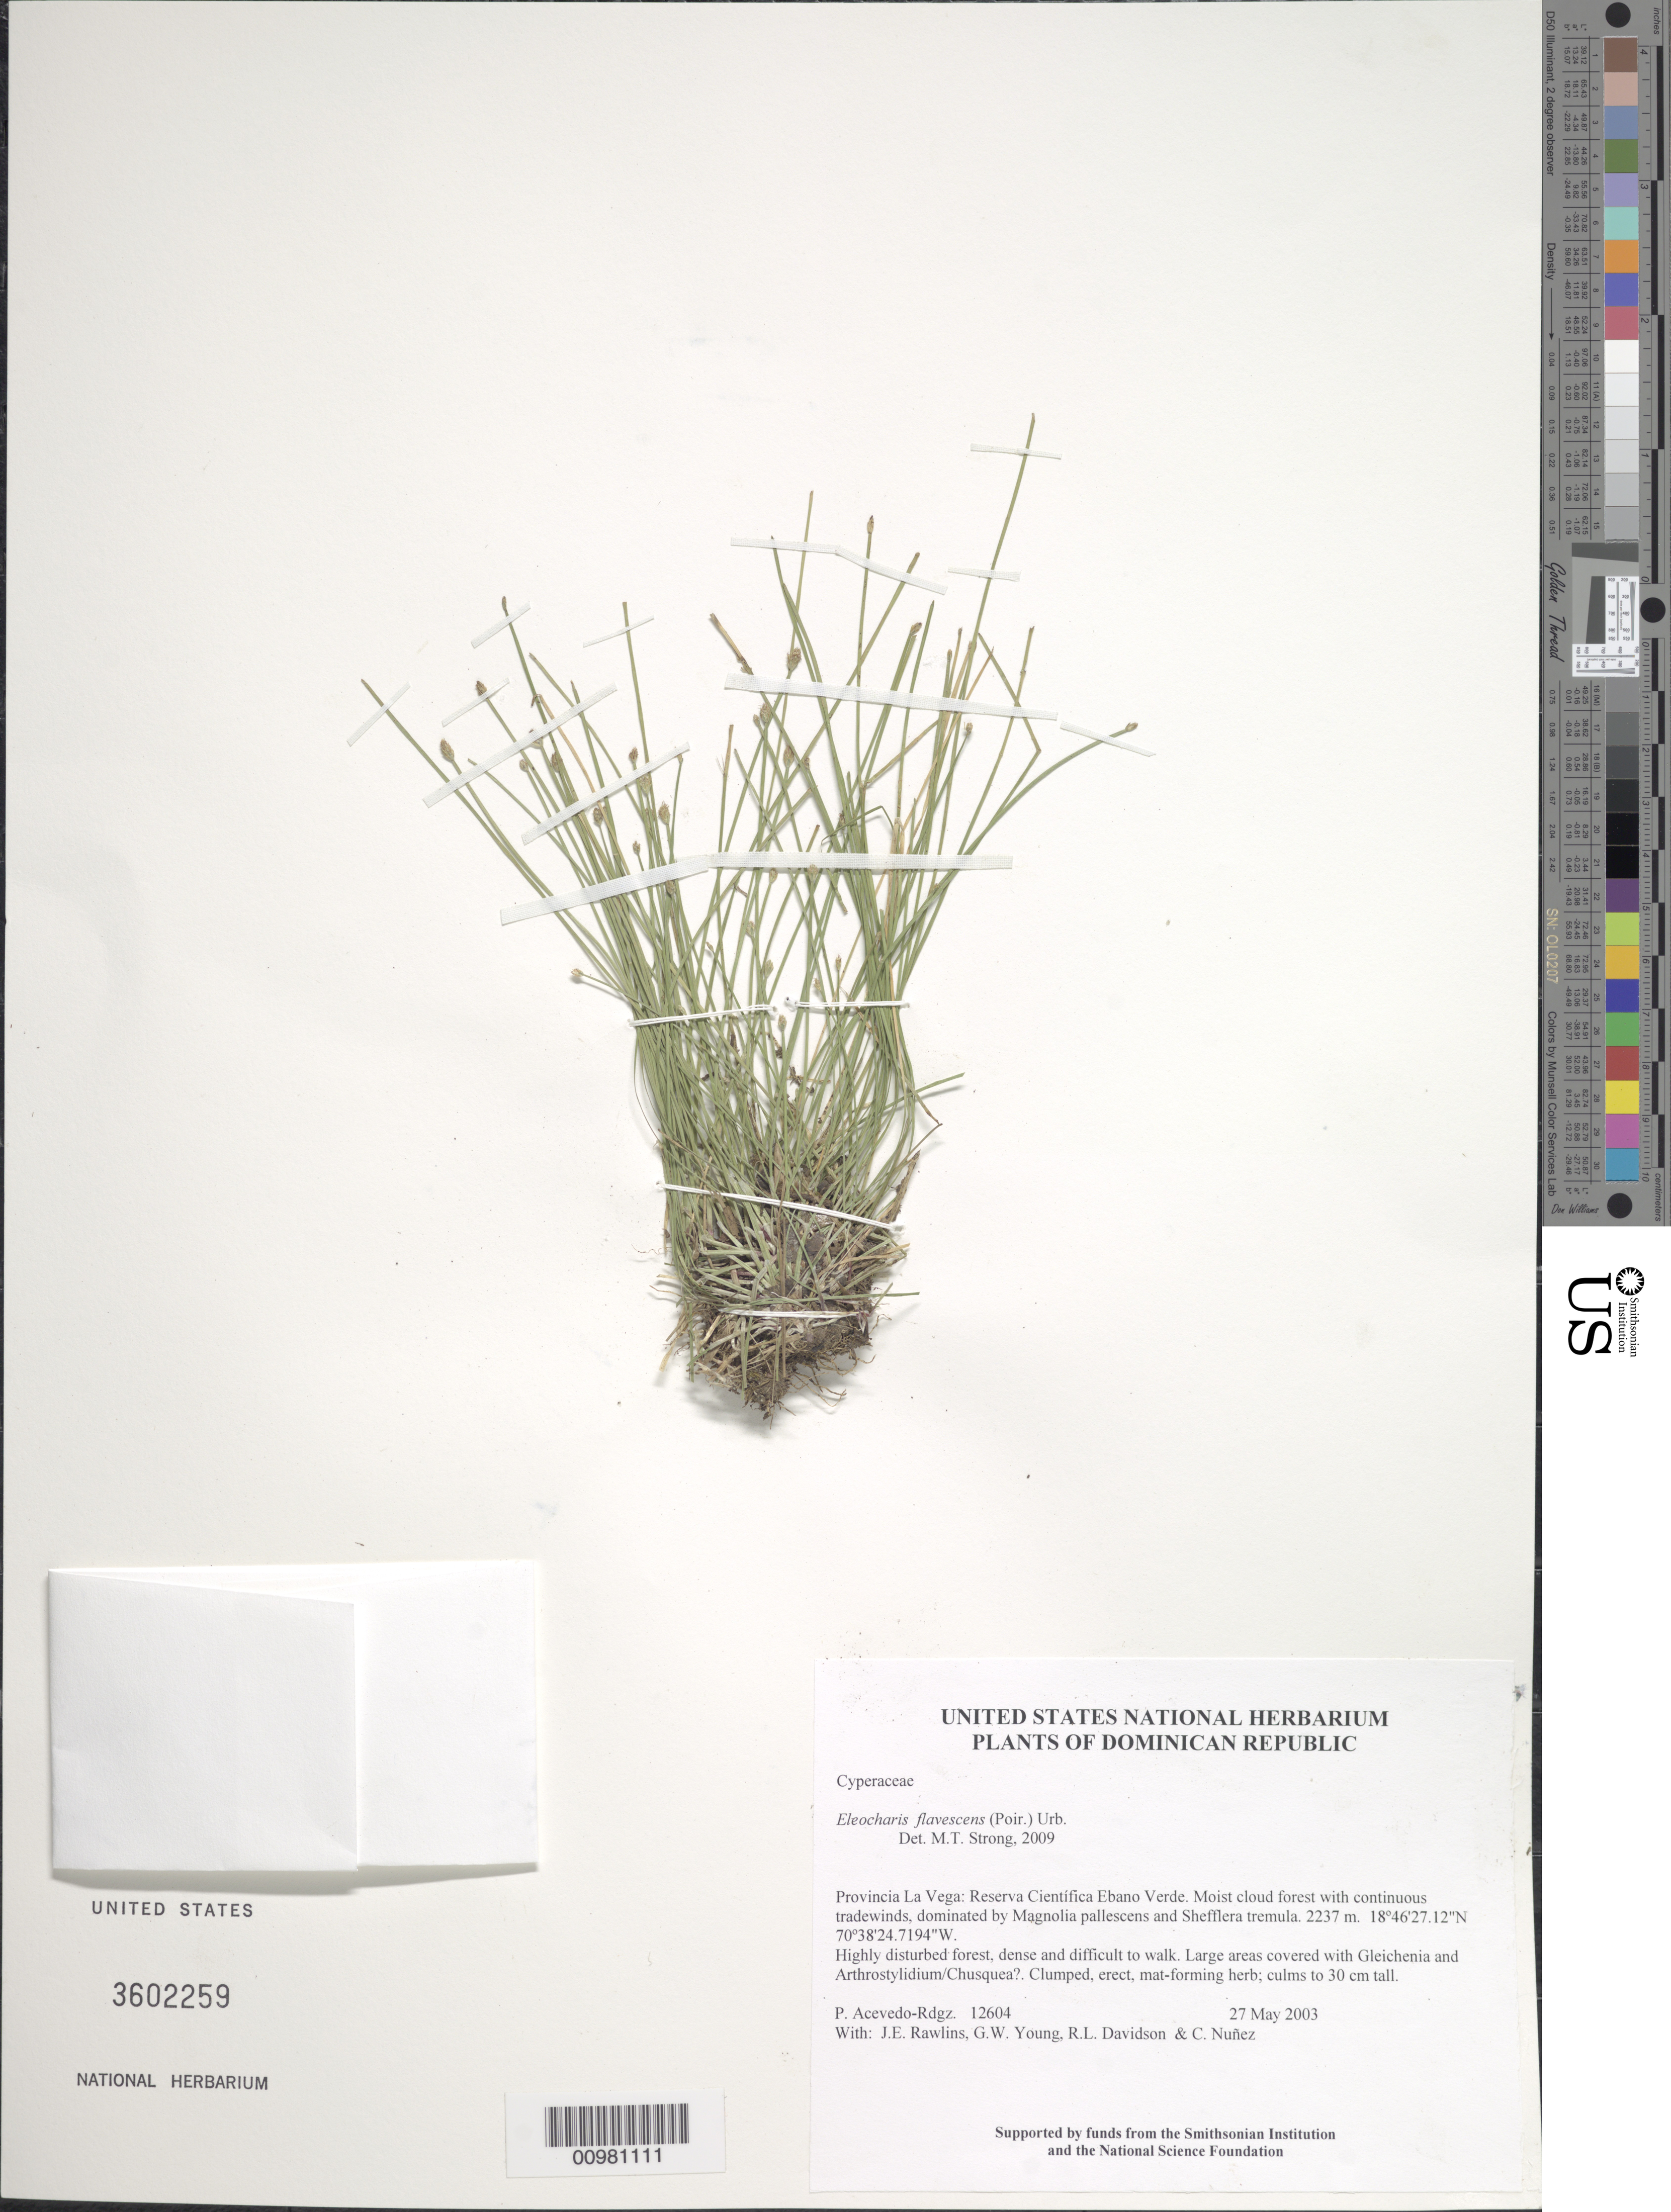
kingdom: Plantae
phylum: Tracheophyta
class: Liliopsida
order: Poales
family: Cyperaceae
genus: Eleocharis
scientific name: Eleocharis flavescens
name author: (Poir.) Urb.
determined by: Strong, M. T., (US), Smithsonian Institution - National Museum of Natural History (UNITED STATES)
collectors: P. Acevedo-Rodr., J. Rawlins, G. Young, R. Davidson & C. Nunez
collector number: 12604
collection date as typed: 27 May 2003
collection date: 2003-05-27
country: Dominican Republic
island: Hispaniola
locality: Provincia La Vega: Reserva Científica Ebano Verde. Moist cloud forest with continuous tradewinds, dominated by Magnolia pallescens and Shefflera tremula.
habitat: Highly disturbed forest, dense and difficult to walk. Large areas covered with Gleichenia and Arthrostylidium/Chusquea?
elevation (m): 2237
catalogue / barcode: US 3602259